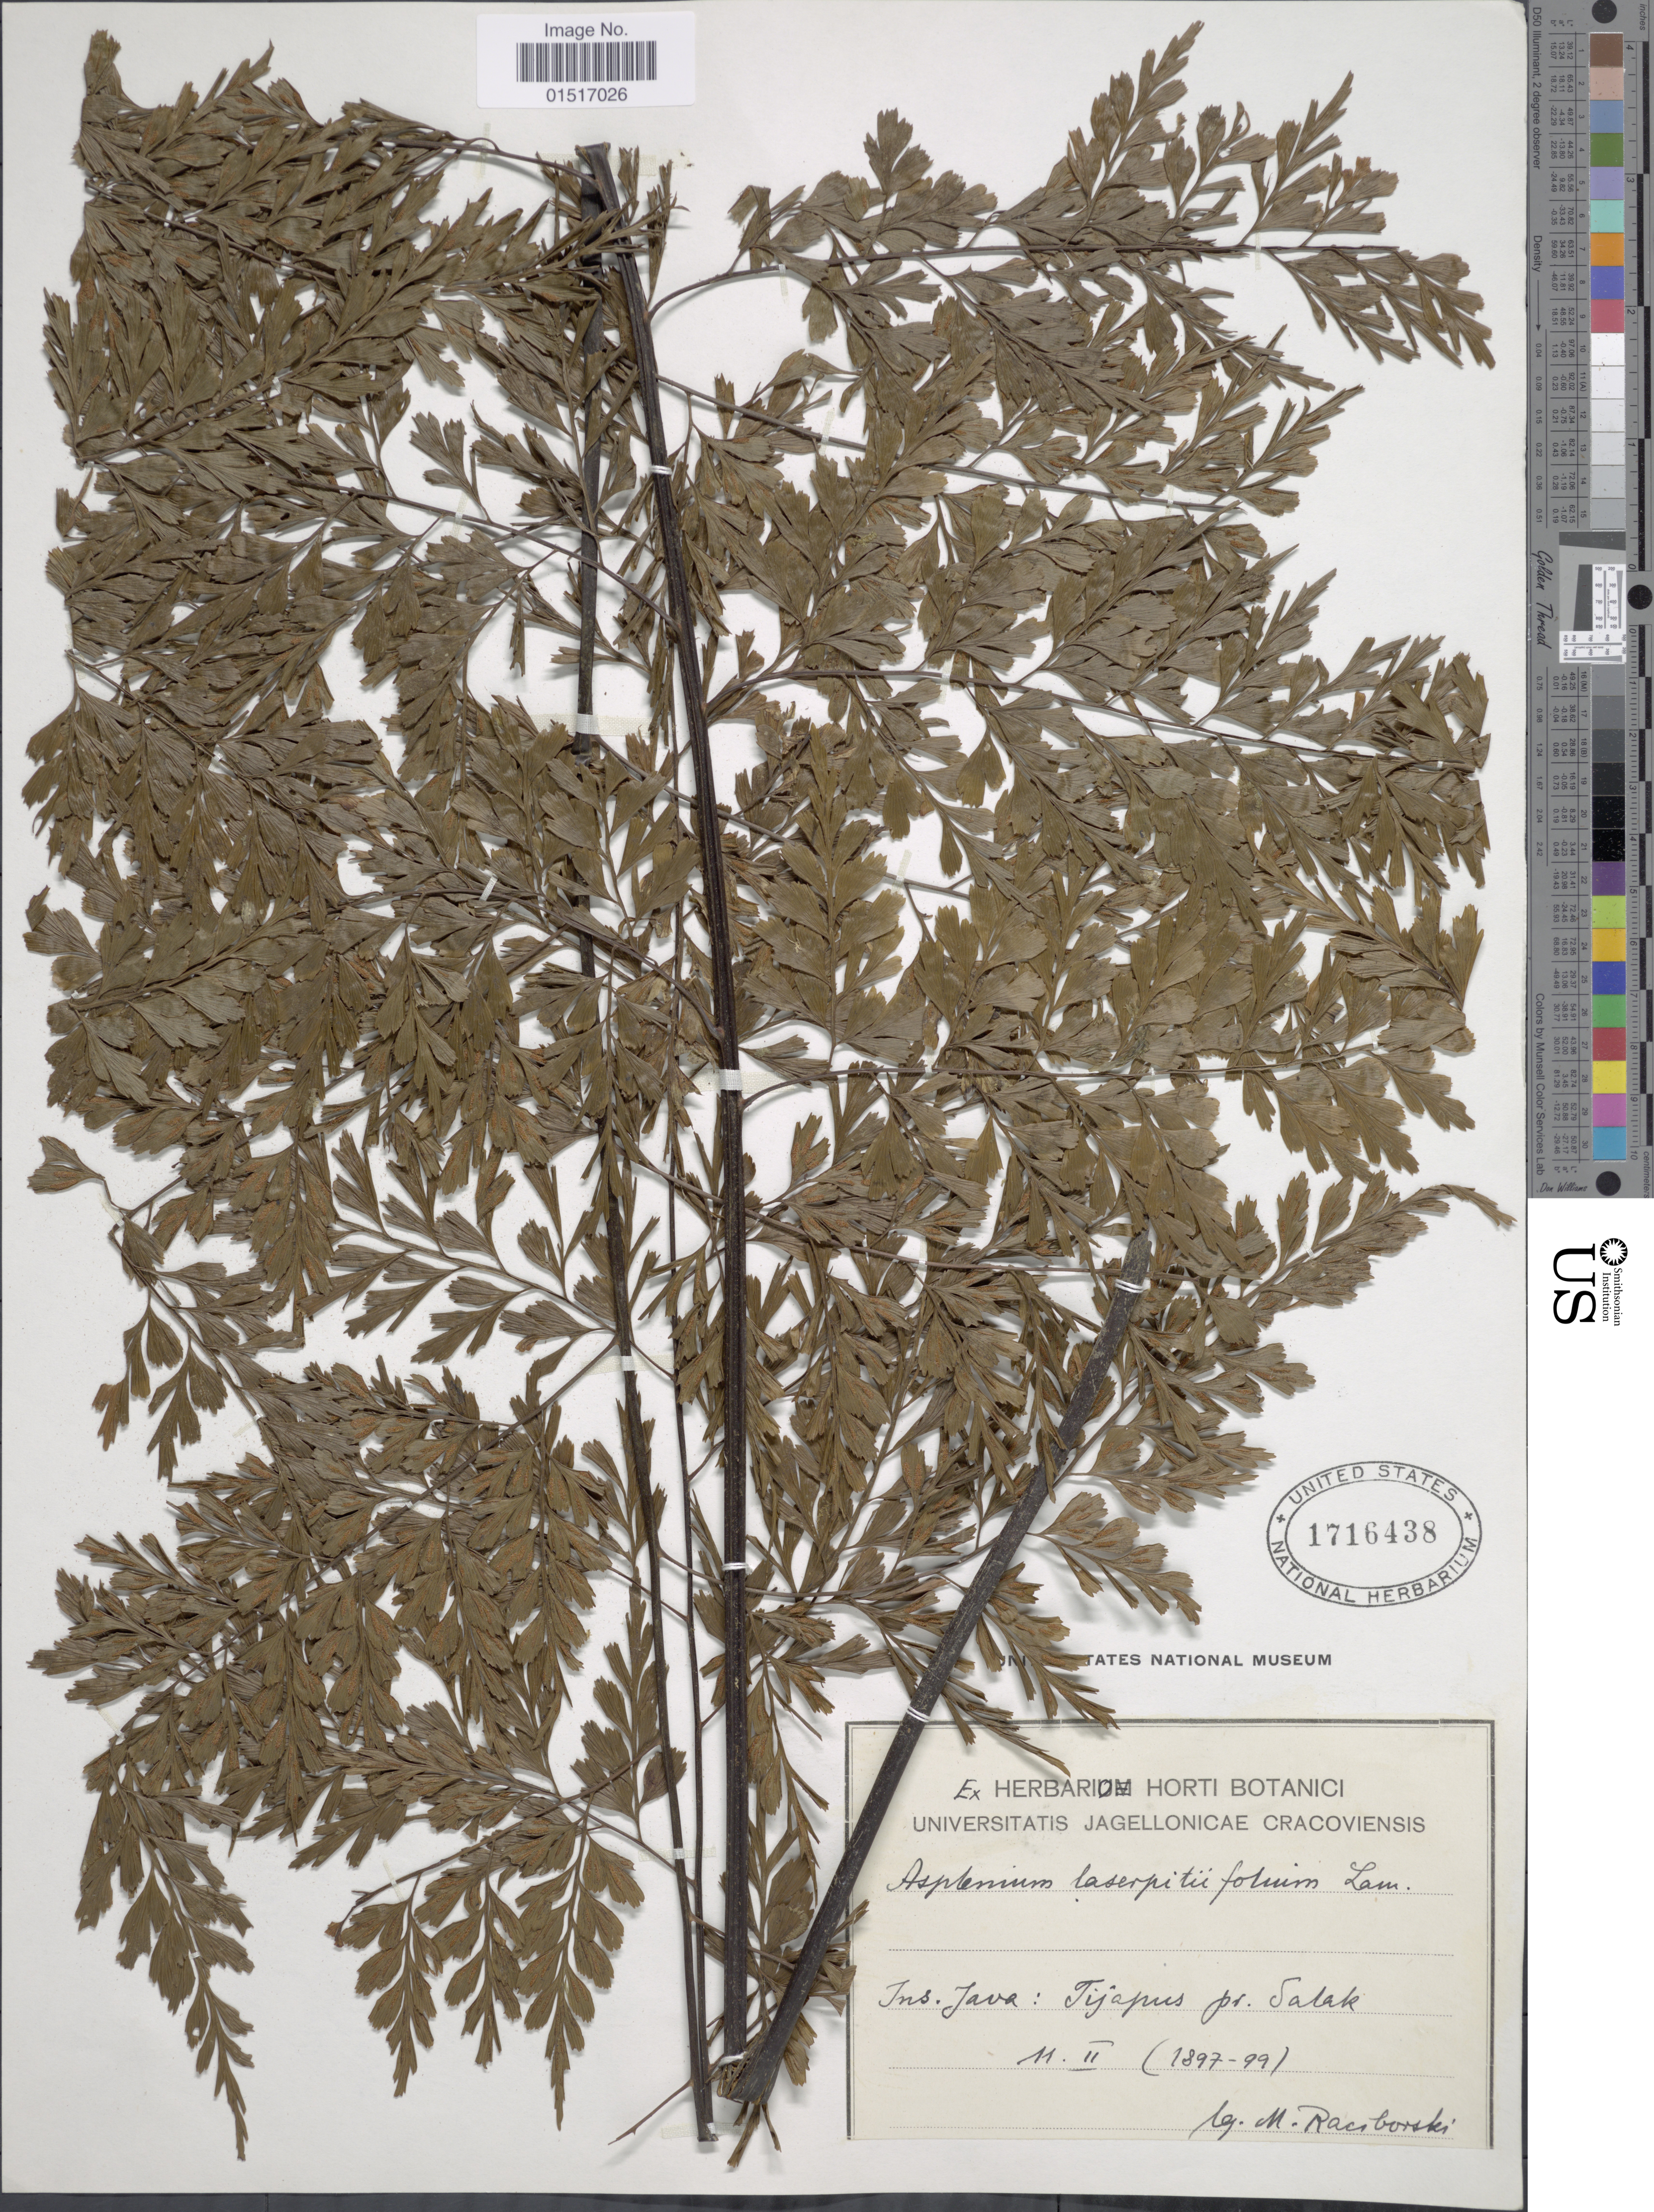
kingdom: Plantae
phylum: Tracheophyta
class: Polypodiopsida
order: Polypodiales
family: Aspleniaceae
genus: Asplenium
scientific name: Asplenium robustum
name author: Blume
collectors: M. Raciborski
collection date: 1897-02-11/1899-02-11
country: Indonesia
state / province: Java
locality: Ins. Java: Tijapus pr. Salak [interpreted]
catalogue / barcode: US 1716438